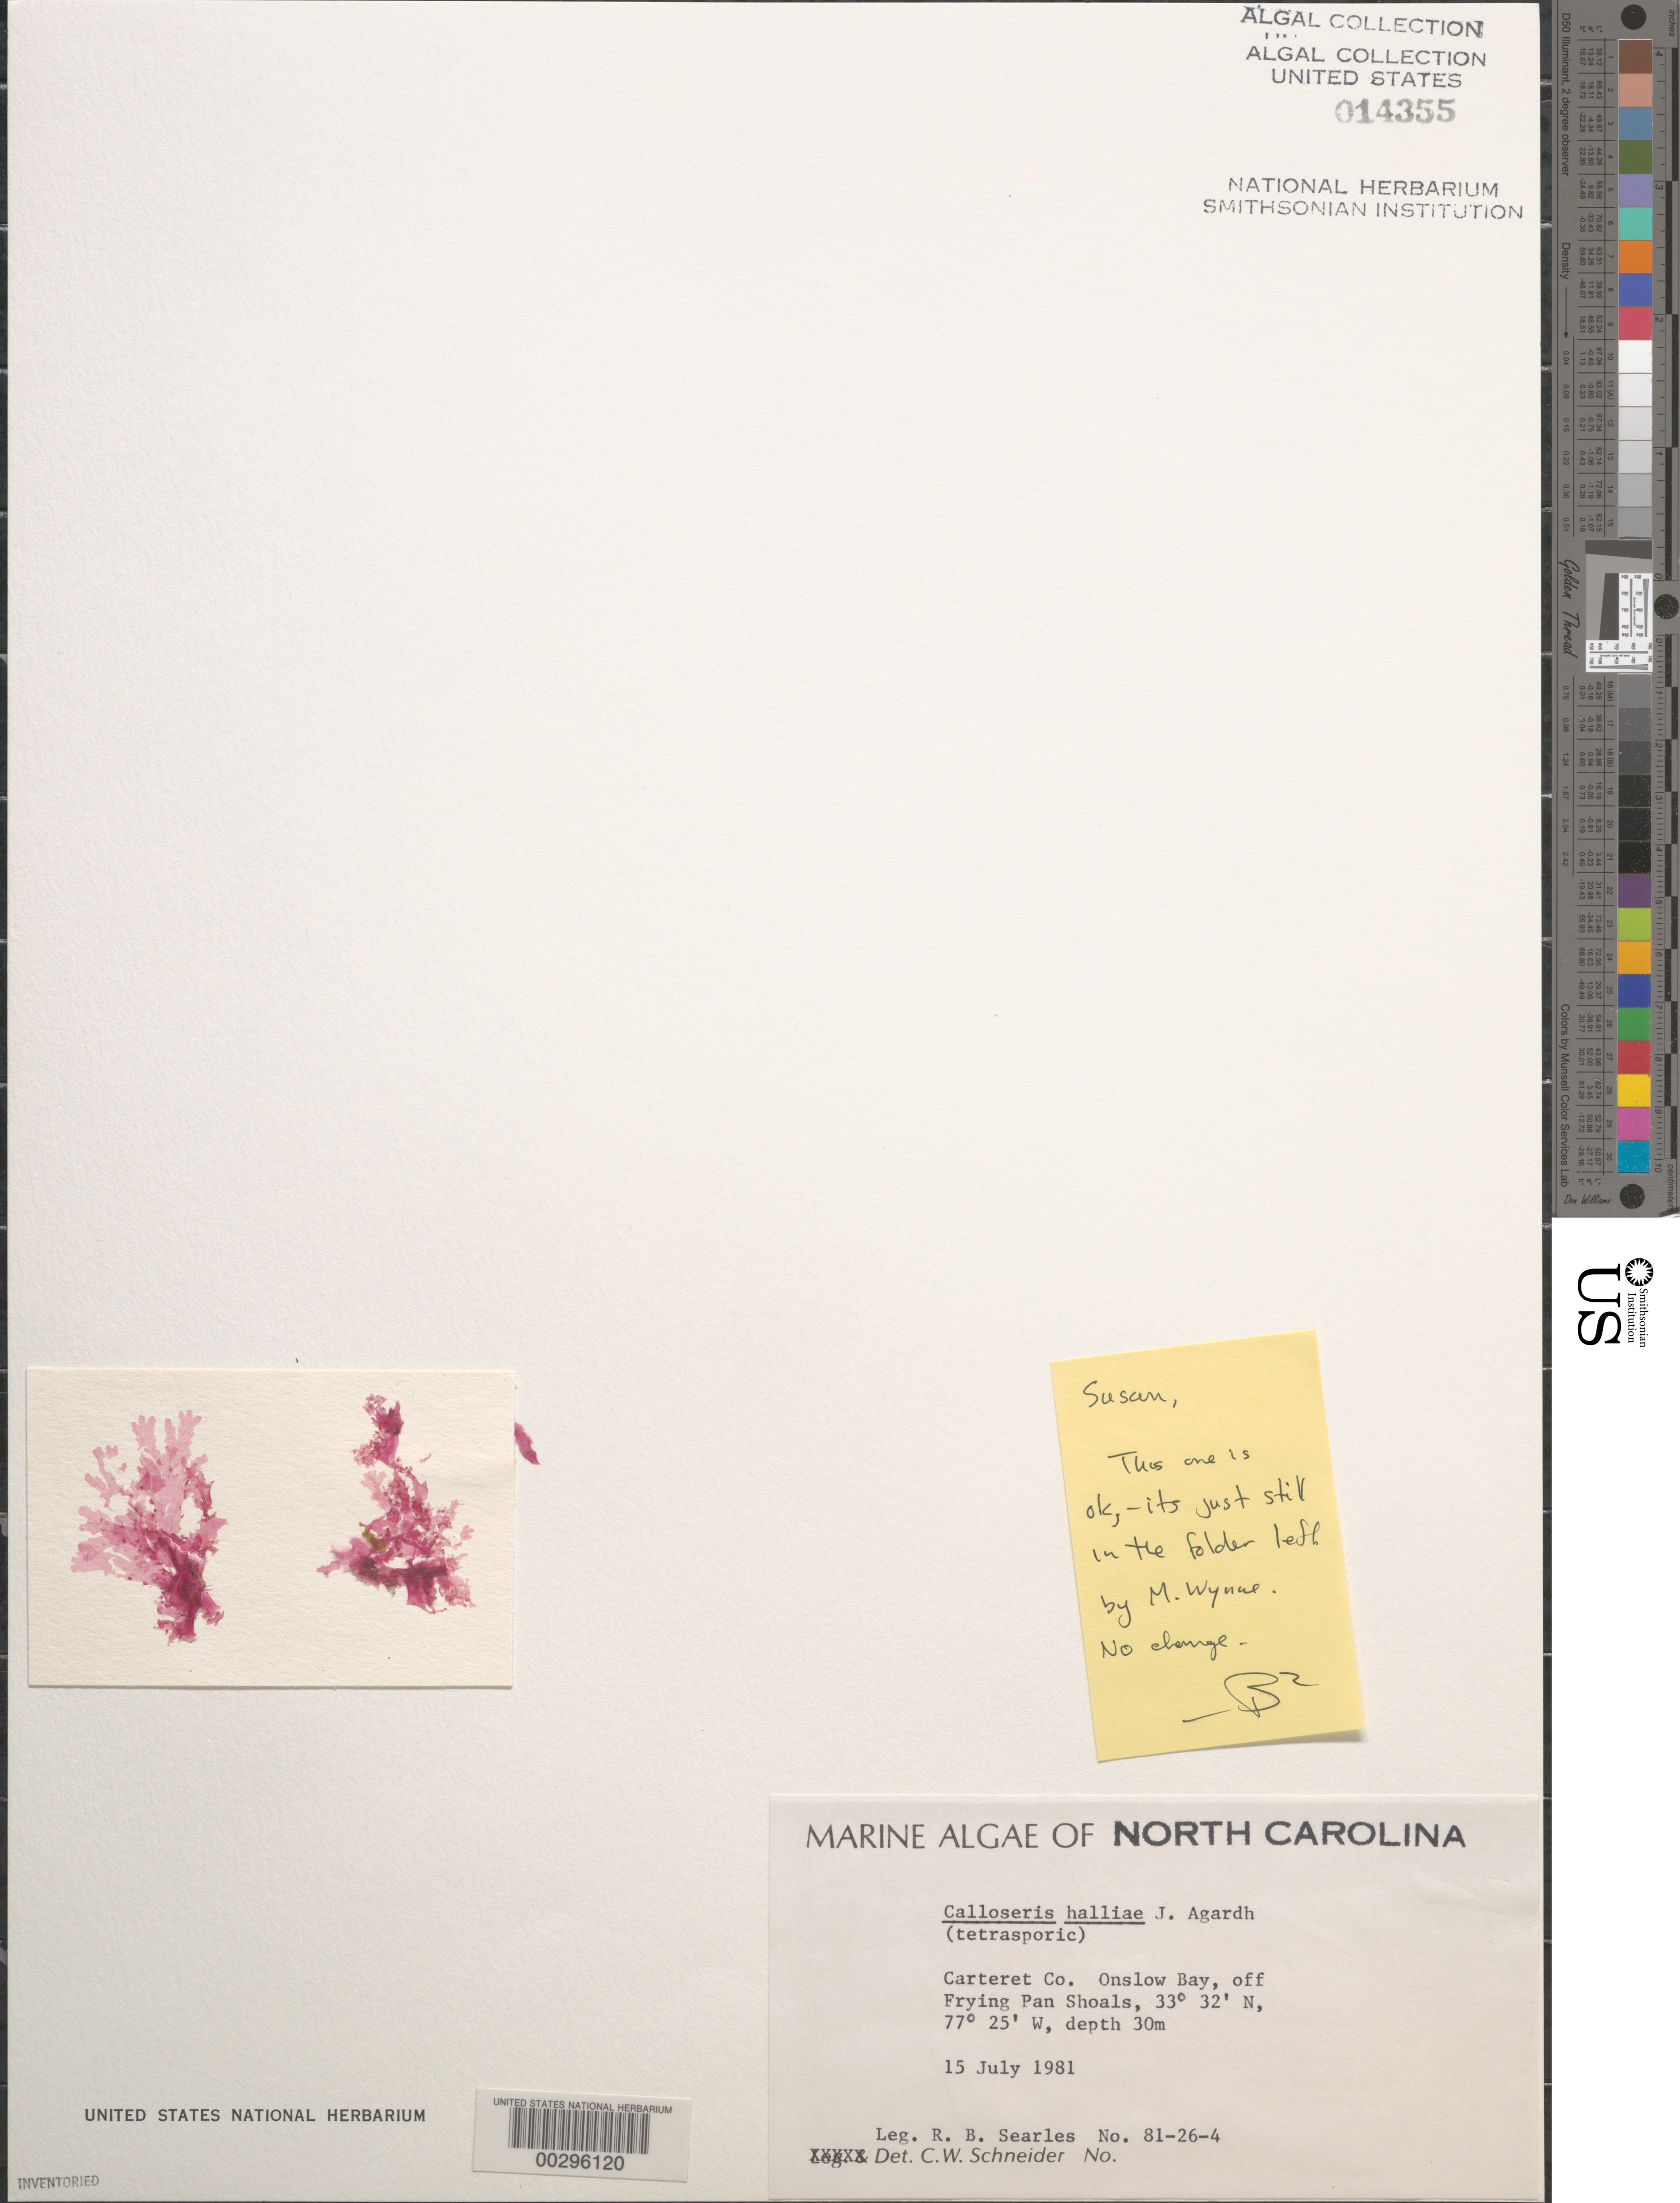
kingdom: Plantae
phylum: Rhodophyta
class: Florideophyceae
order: Ceramiales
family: Delesseriaceae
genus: Calloseris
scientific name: Calloseris halliae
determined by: Schneider, C. W.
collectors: R. Searles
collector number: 81-26-4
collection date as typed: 15 Jul 1981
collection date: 1981-07-15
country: United States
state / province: North Carolina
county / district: Carteret County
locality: Onslow Bay off Frying Pan Shoals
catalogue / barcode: US 14355